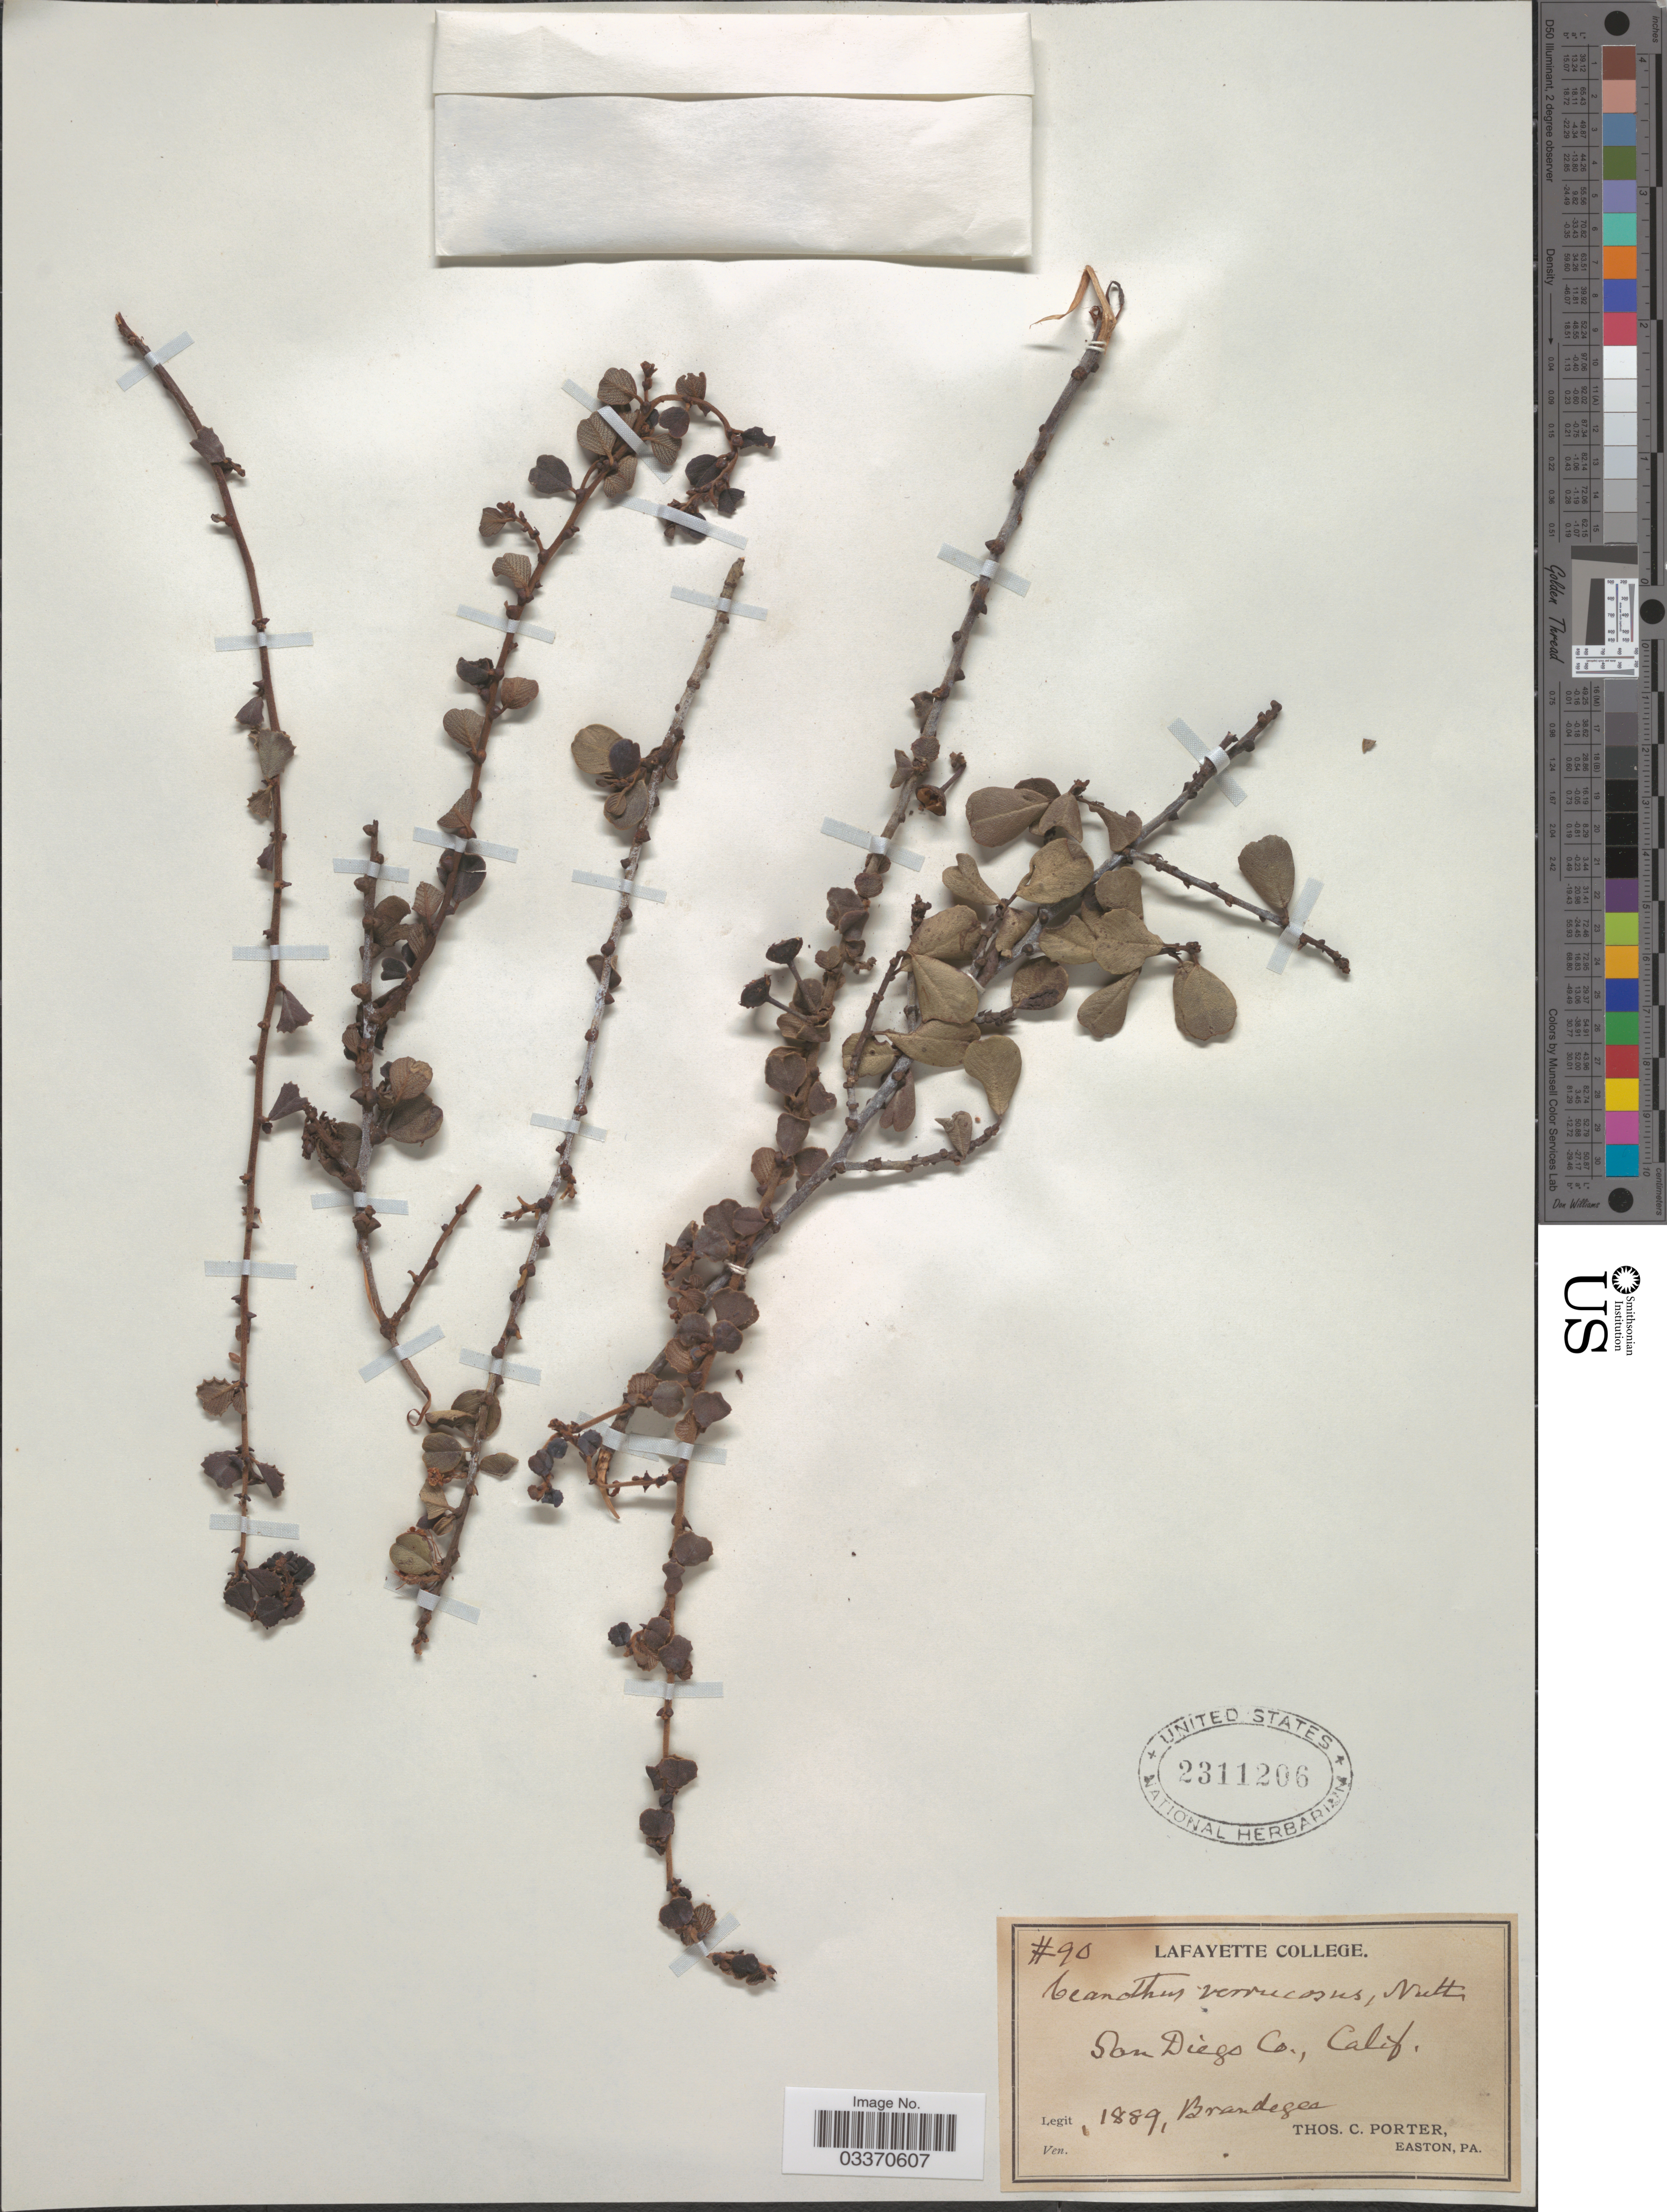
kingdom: Plantae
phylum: Tracheophyta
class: Magnoliopsida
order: Rosales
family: Rhamnaceae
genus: Ceanothus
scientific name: Ceanothus verrucosus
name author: Nutt.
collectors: -- Brandegee & T. Porter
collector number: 90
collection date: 1889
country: United States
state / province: California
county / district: San Diego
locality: San Diego Co.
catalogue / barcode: US 2311206